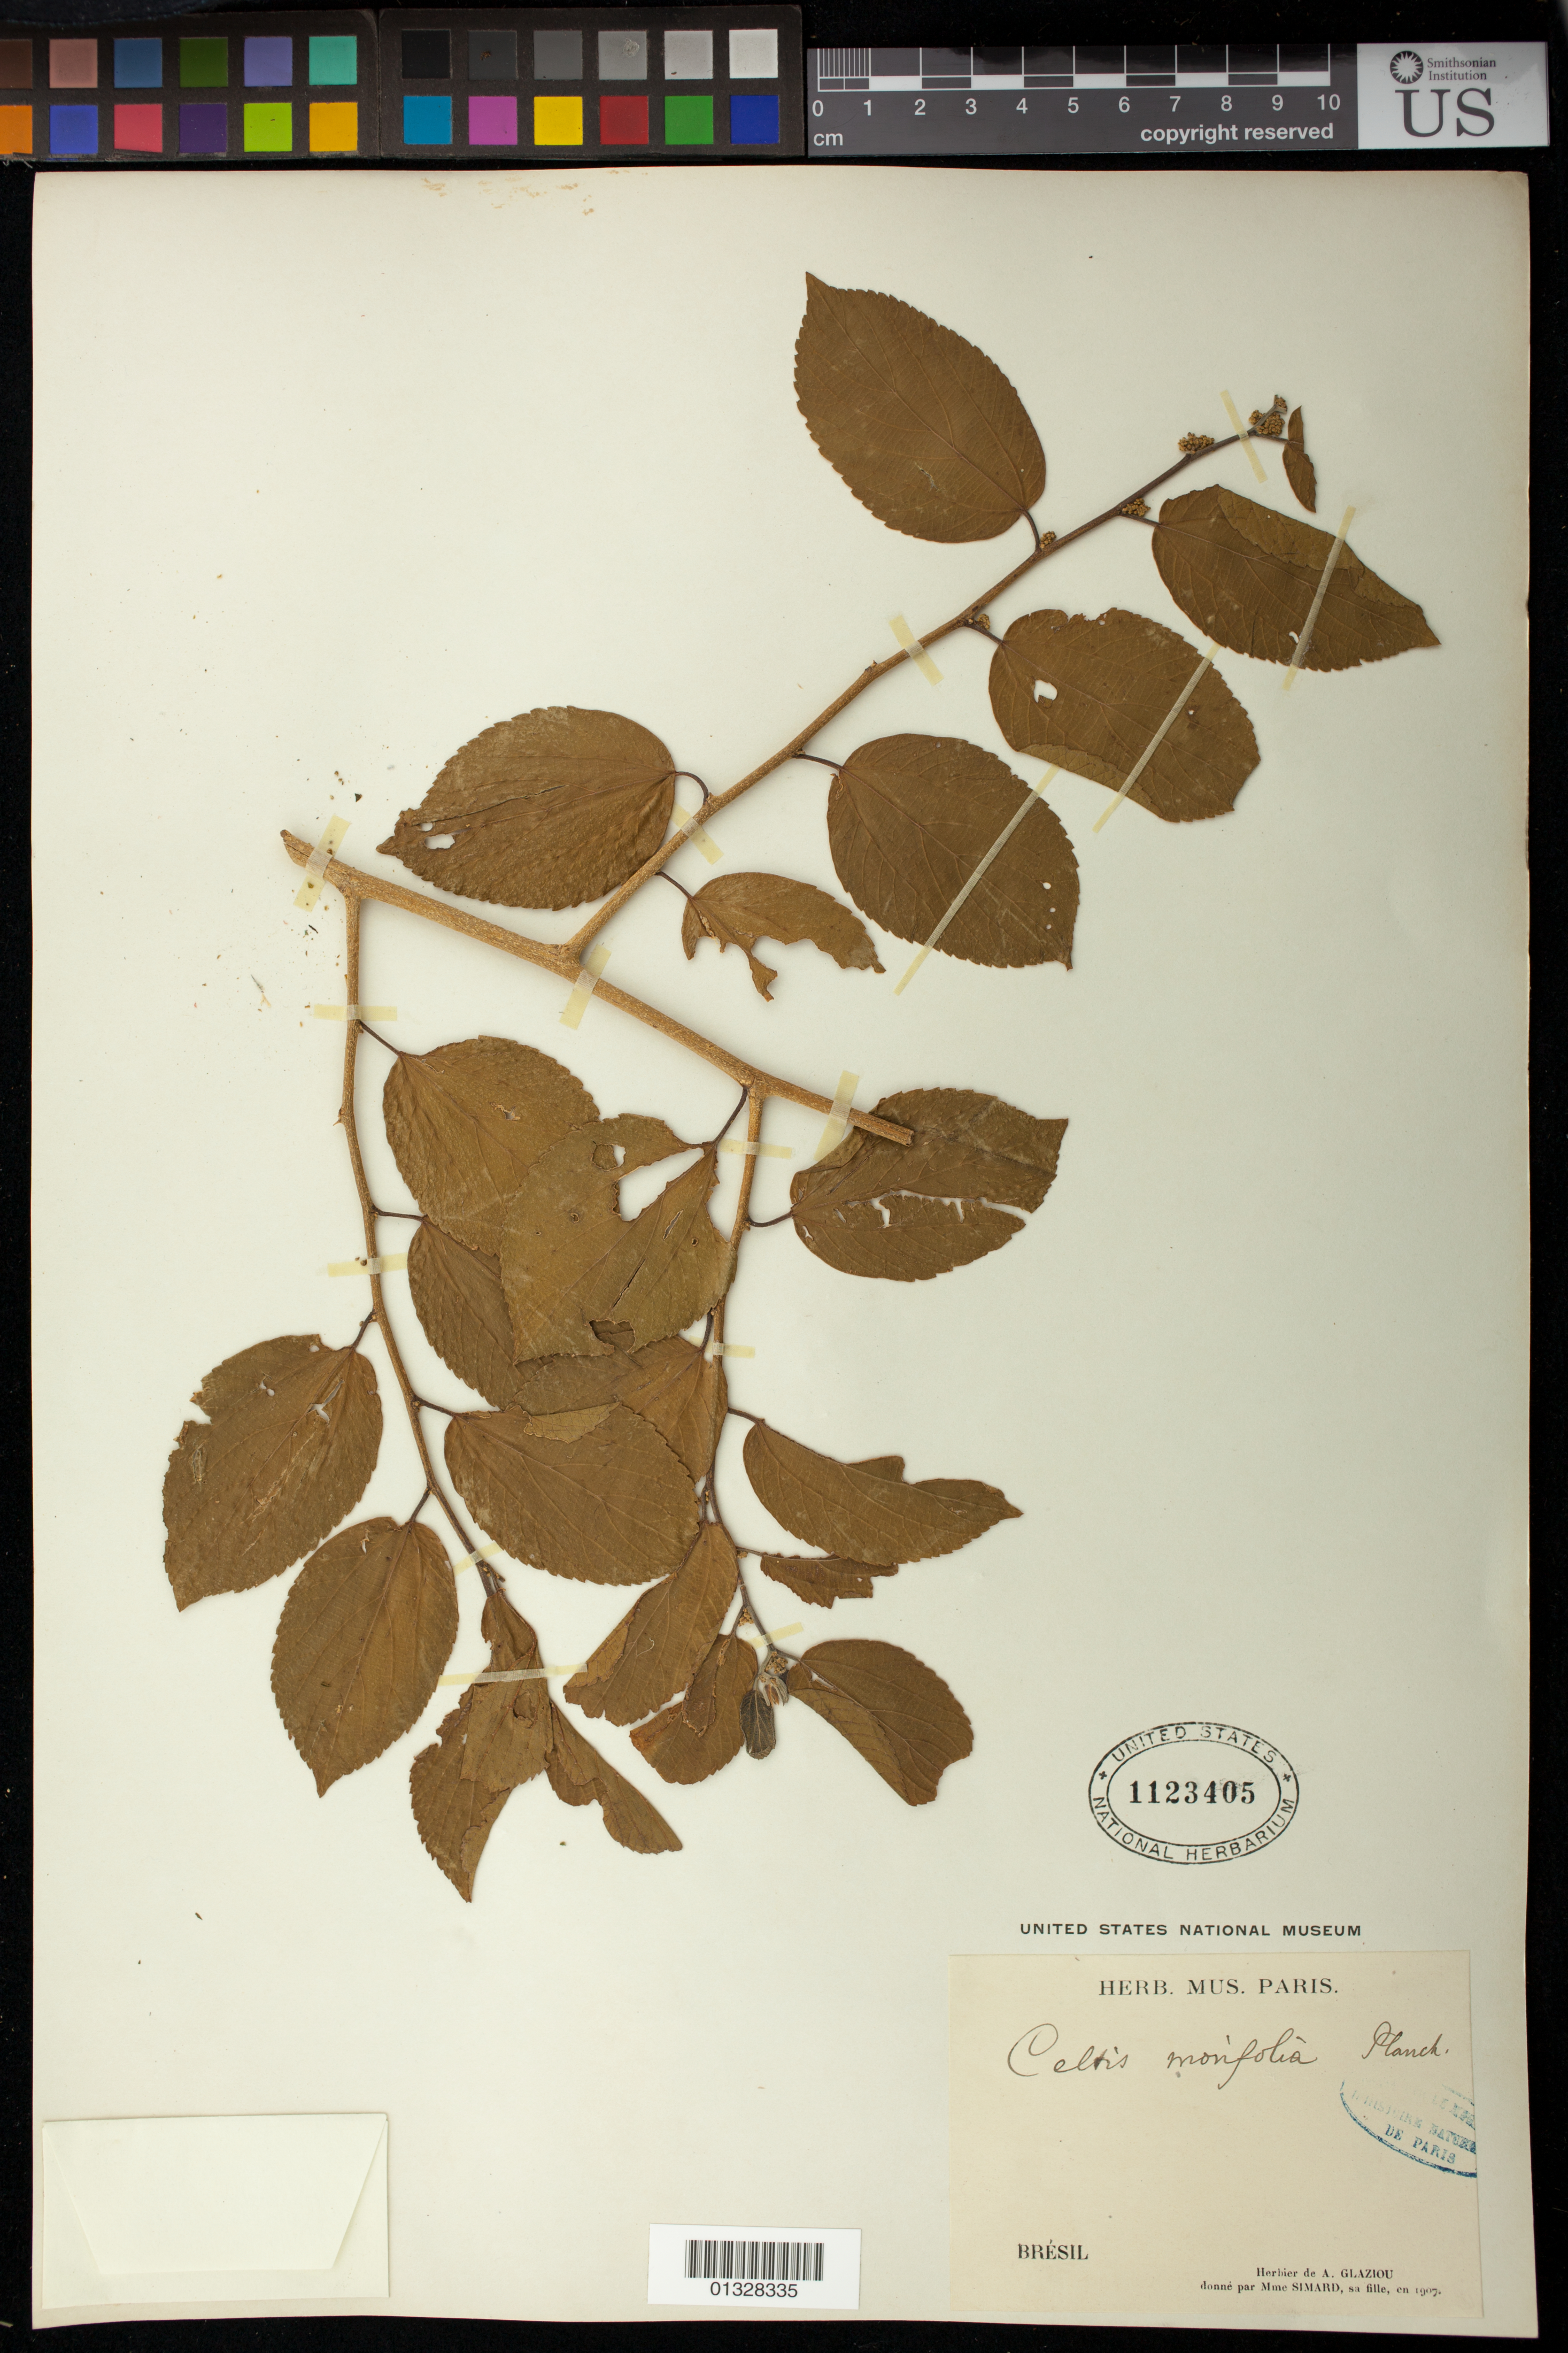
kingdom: Plantae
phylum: Tracheophyta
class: Magnoliopsida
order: Rosales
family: Cannabaceae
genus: Celtis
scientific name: Celtis iguanaea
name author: (Jacq.) Sarg.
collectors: A. F. M. Glaziou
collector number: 188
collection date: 1823-10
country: Brazil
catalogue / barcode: US 1123405